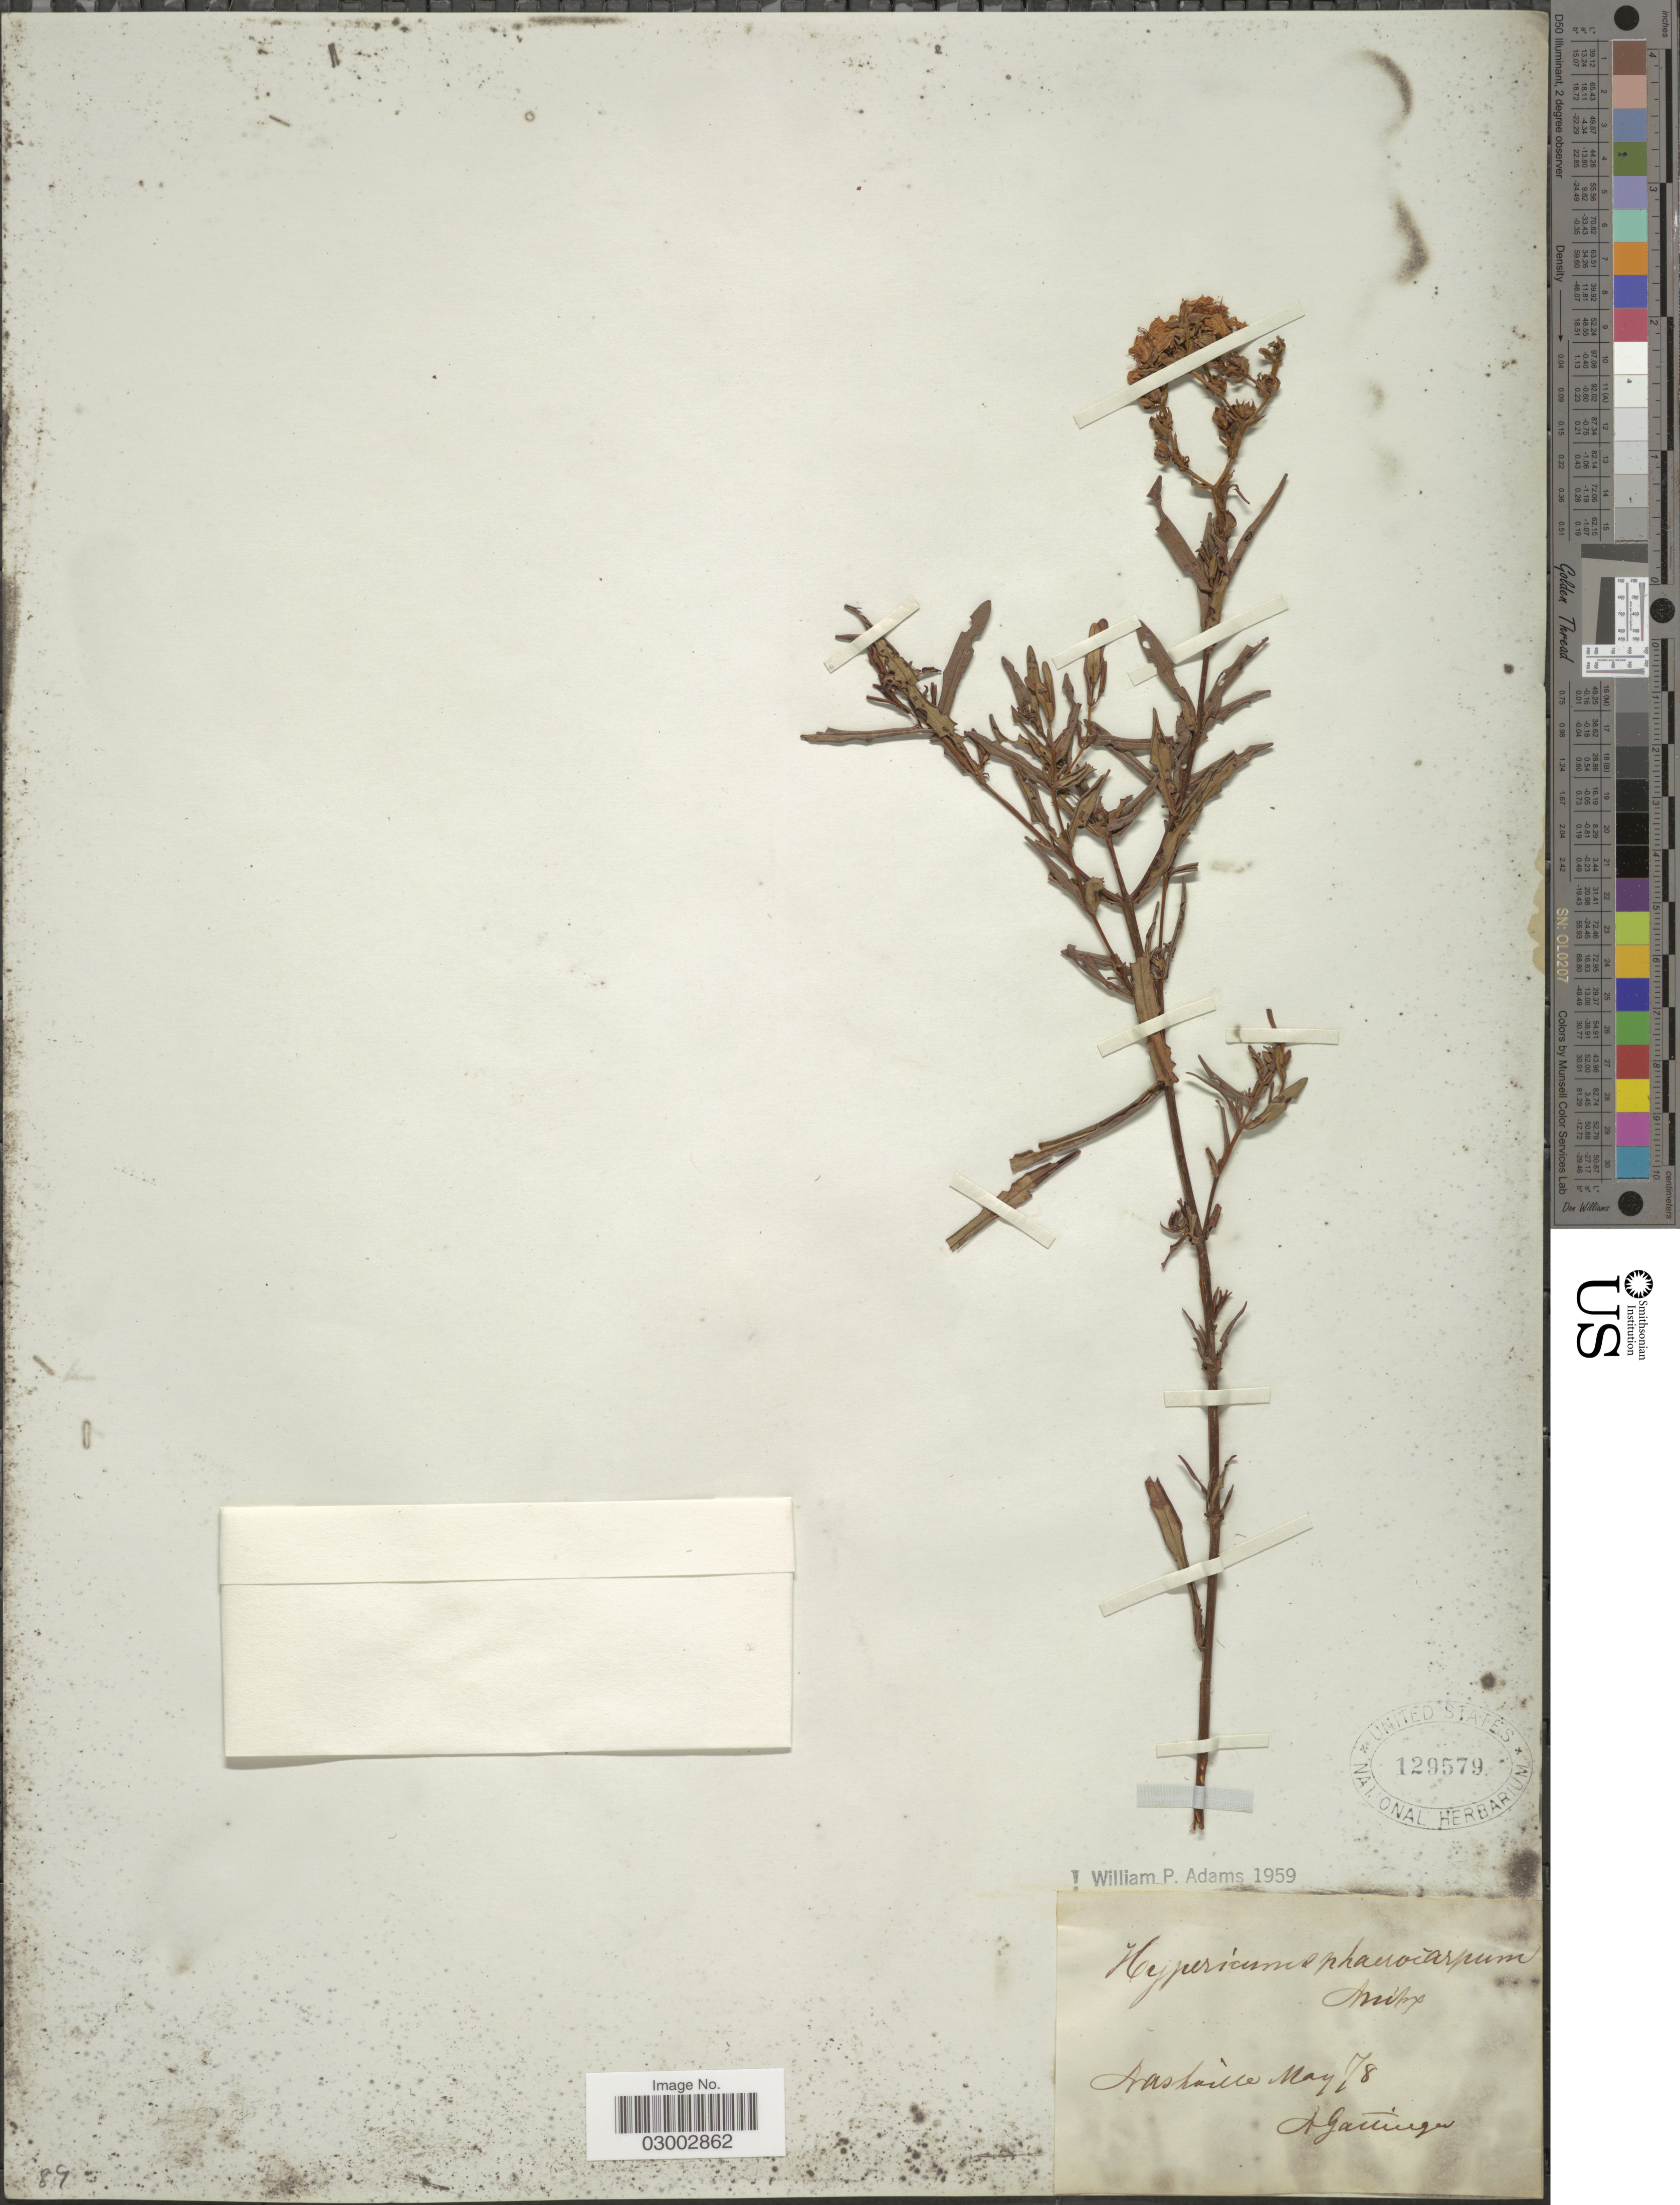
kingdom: Plantae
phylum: Tracheophyta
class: Magnoliopsida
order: Malpighiales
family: Hypericaceae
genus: Hypericum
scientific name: Hypericum sphaerocarpum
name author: Michx.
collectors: A. Gattinger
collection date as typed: Transcribed d/m/y: /5/78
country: United States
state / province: Tennessee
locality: Nashville.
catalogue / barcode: US 129579